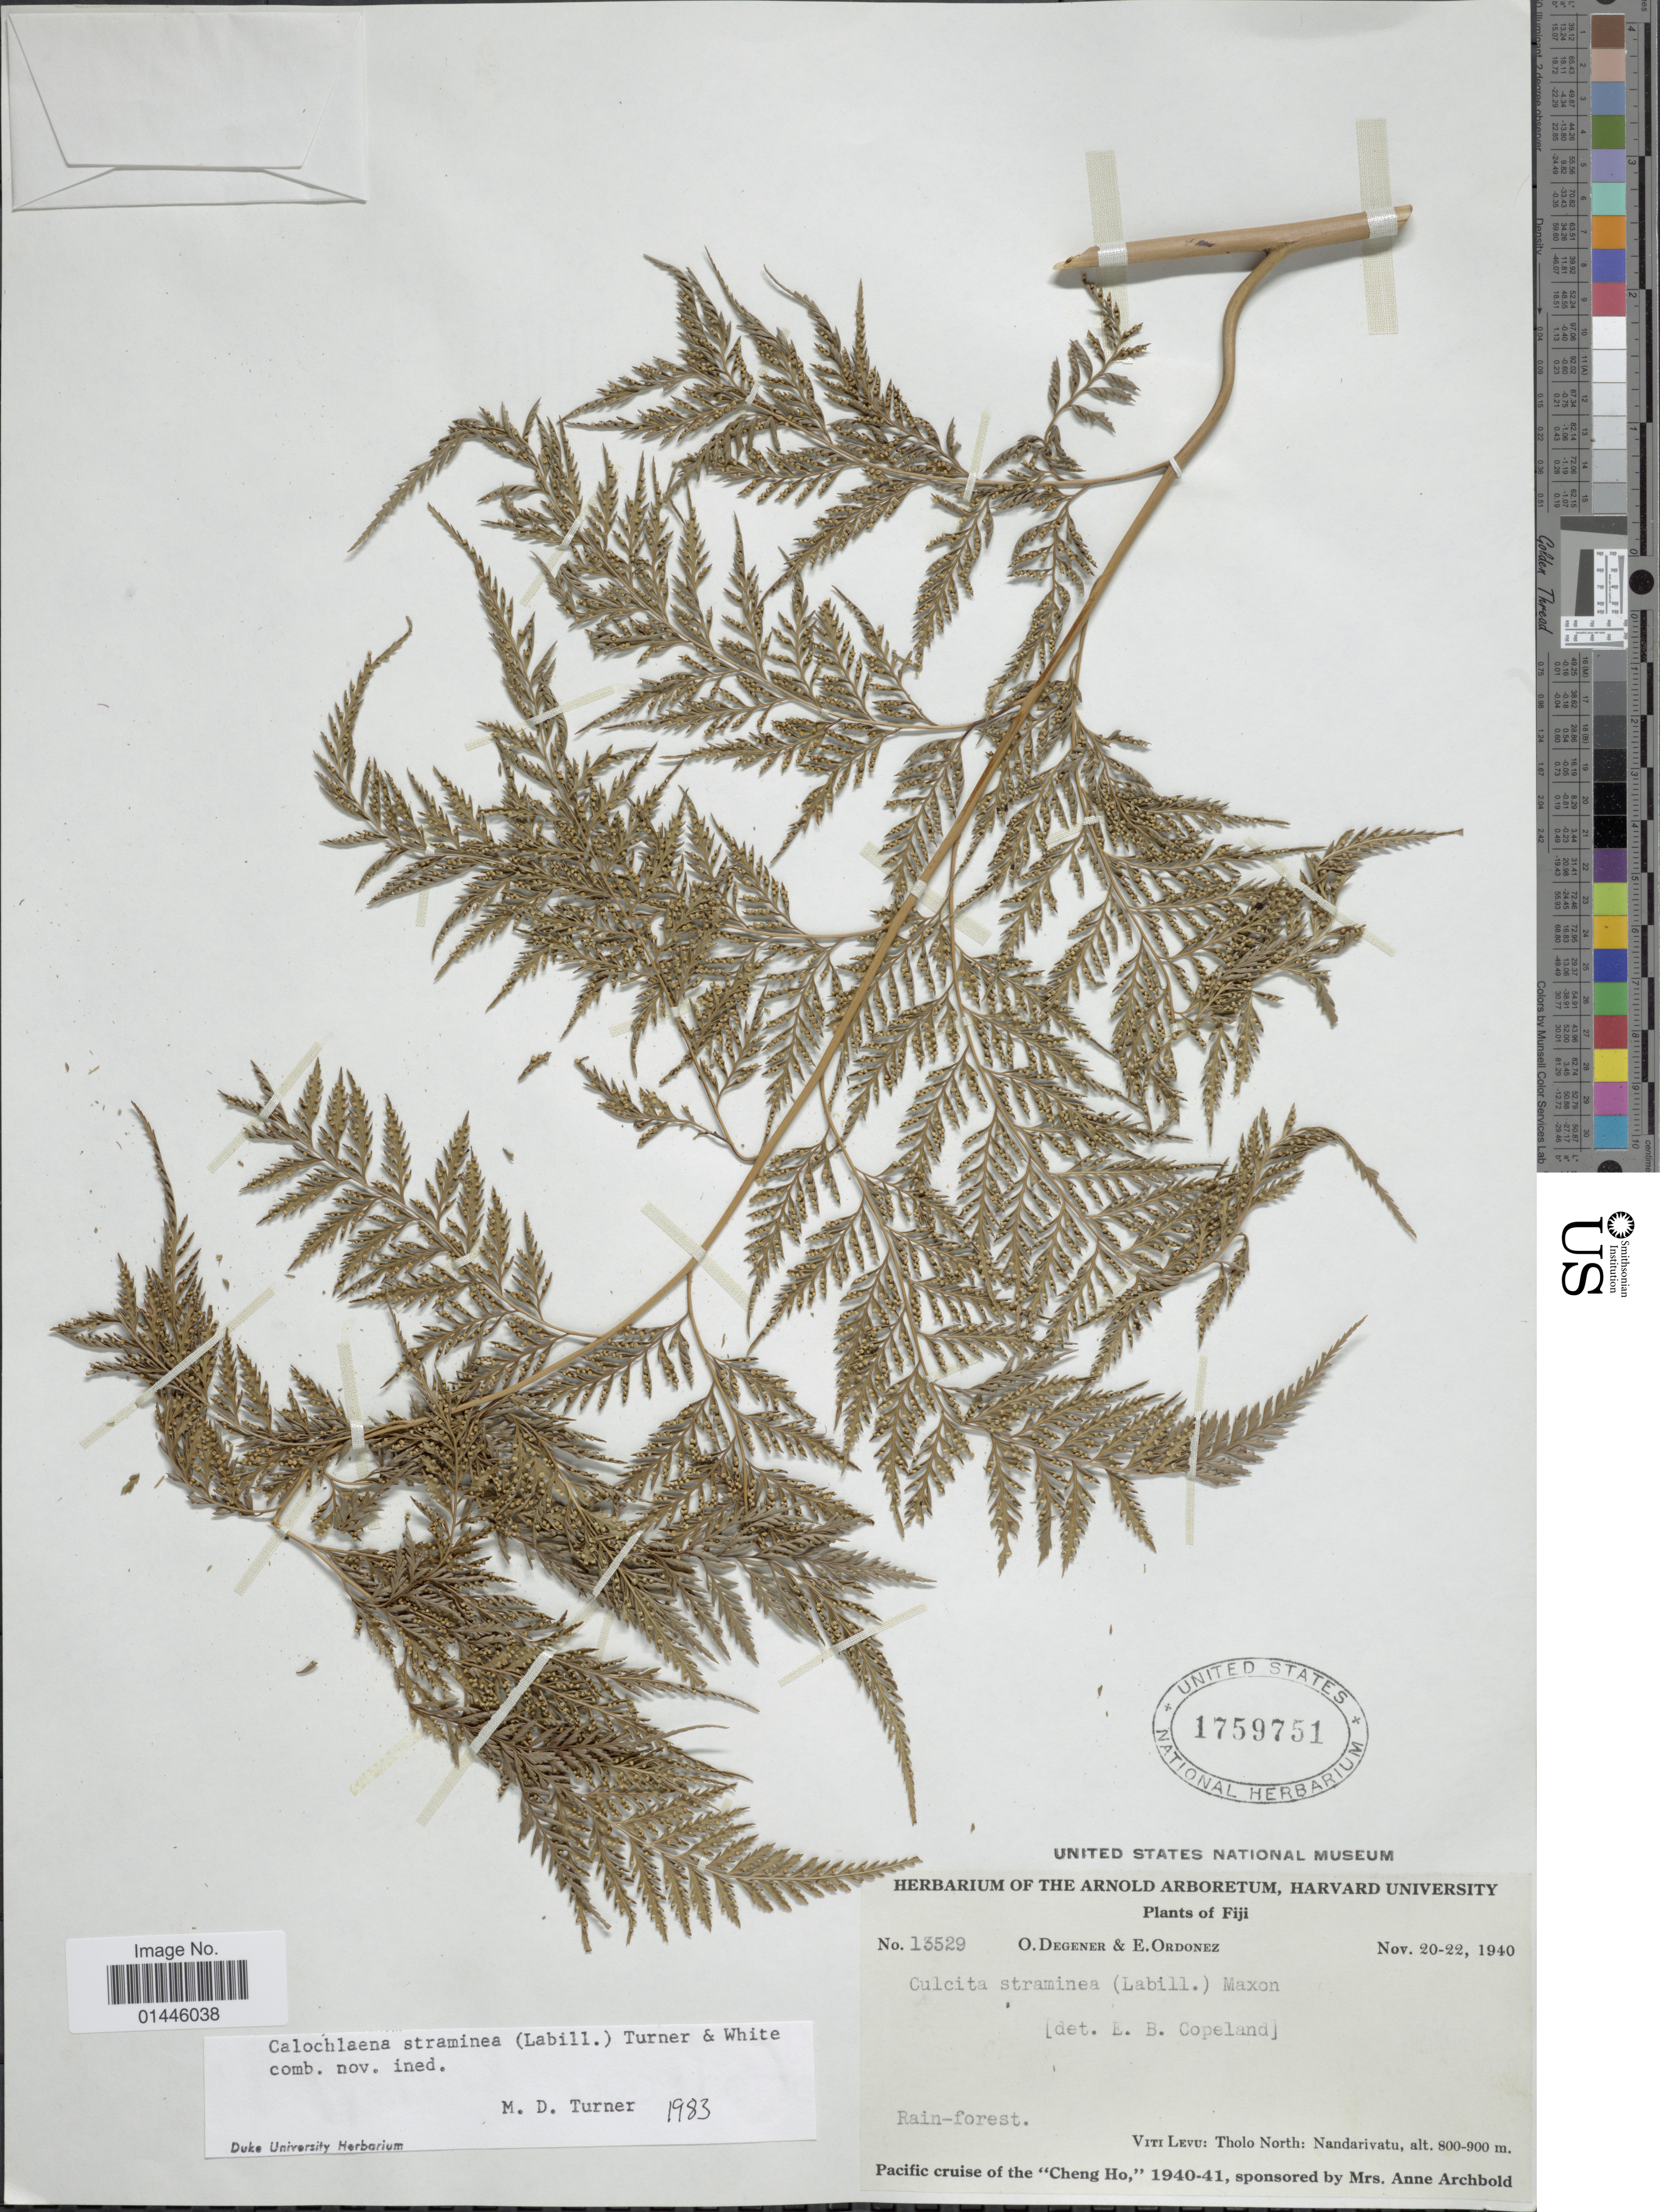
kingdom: Plantae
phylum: Tracheophyta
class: Polypodiopsida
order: Cyatheales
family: Dicksoniaceae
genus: Calochlaena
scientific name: Calochlaena straminea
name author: (Labill.) M.D. Turner & R.A. White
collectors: O. Degener & E. Ordonez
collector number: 13529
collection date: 1940-11-20/1940-11-22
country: Fiji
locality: Viti Levu, Tholo North: Nandarivatu.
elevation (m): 800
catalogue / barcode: US 1759751